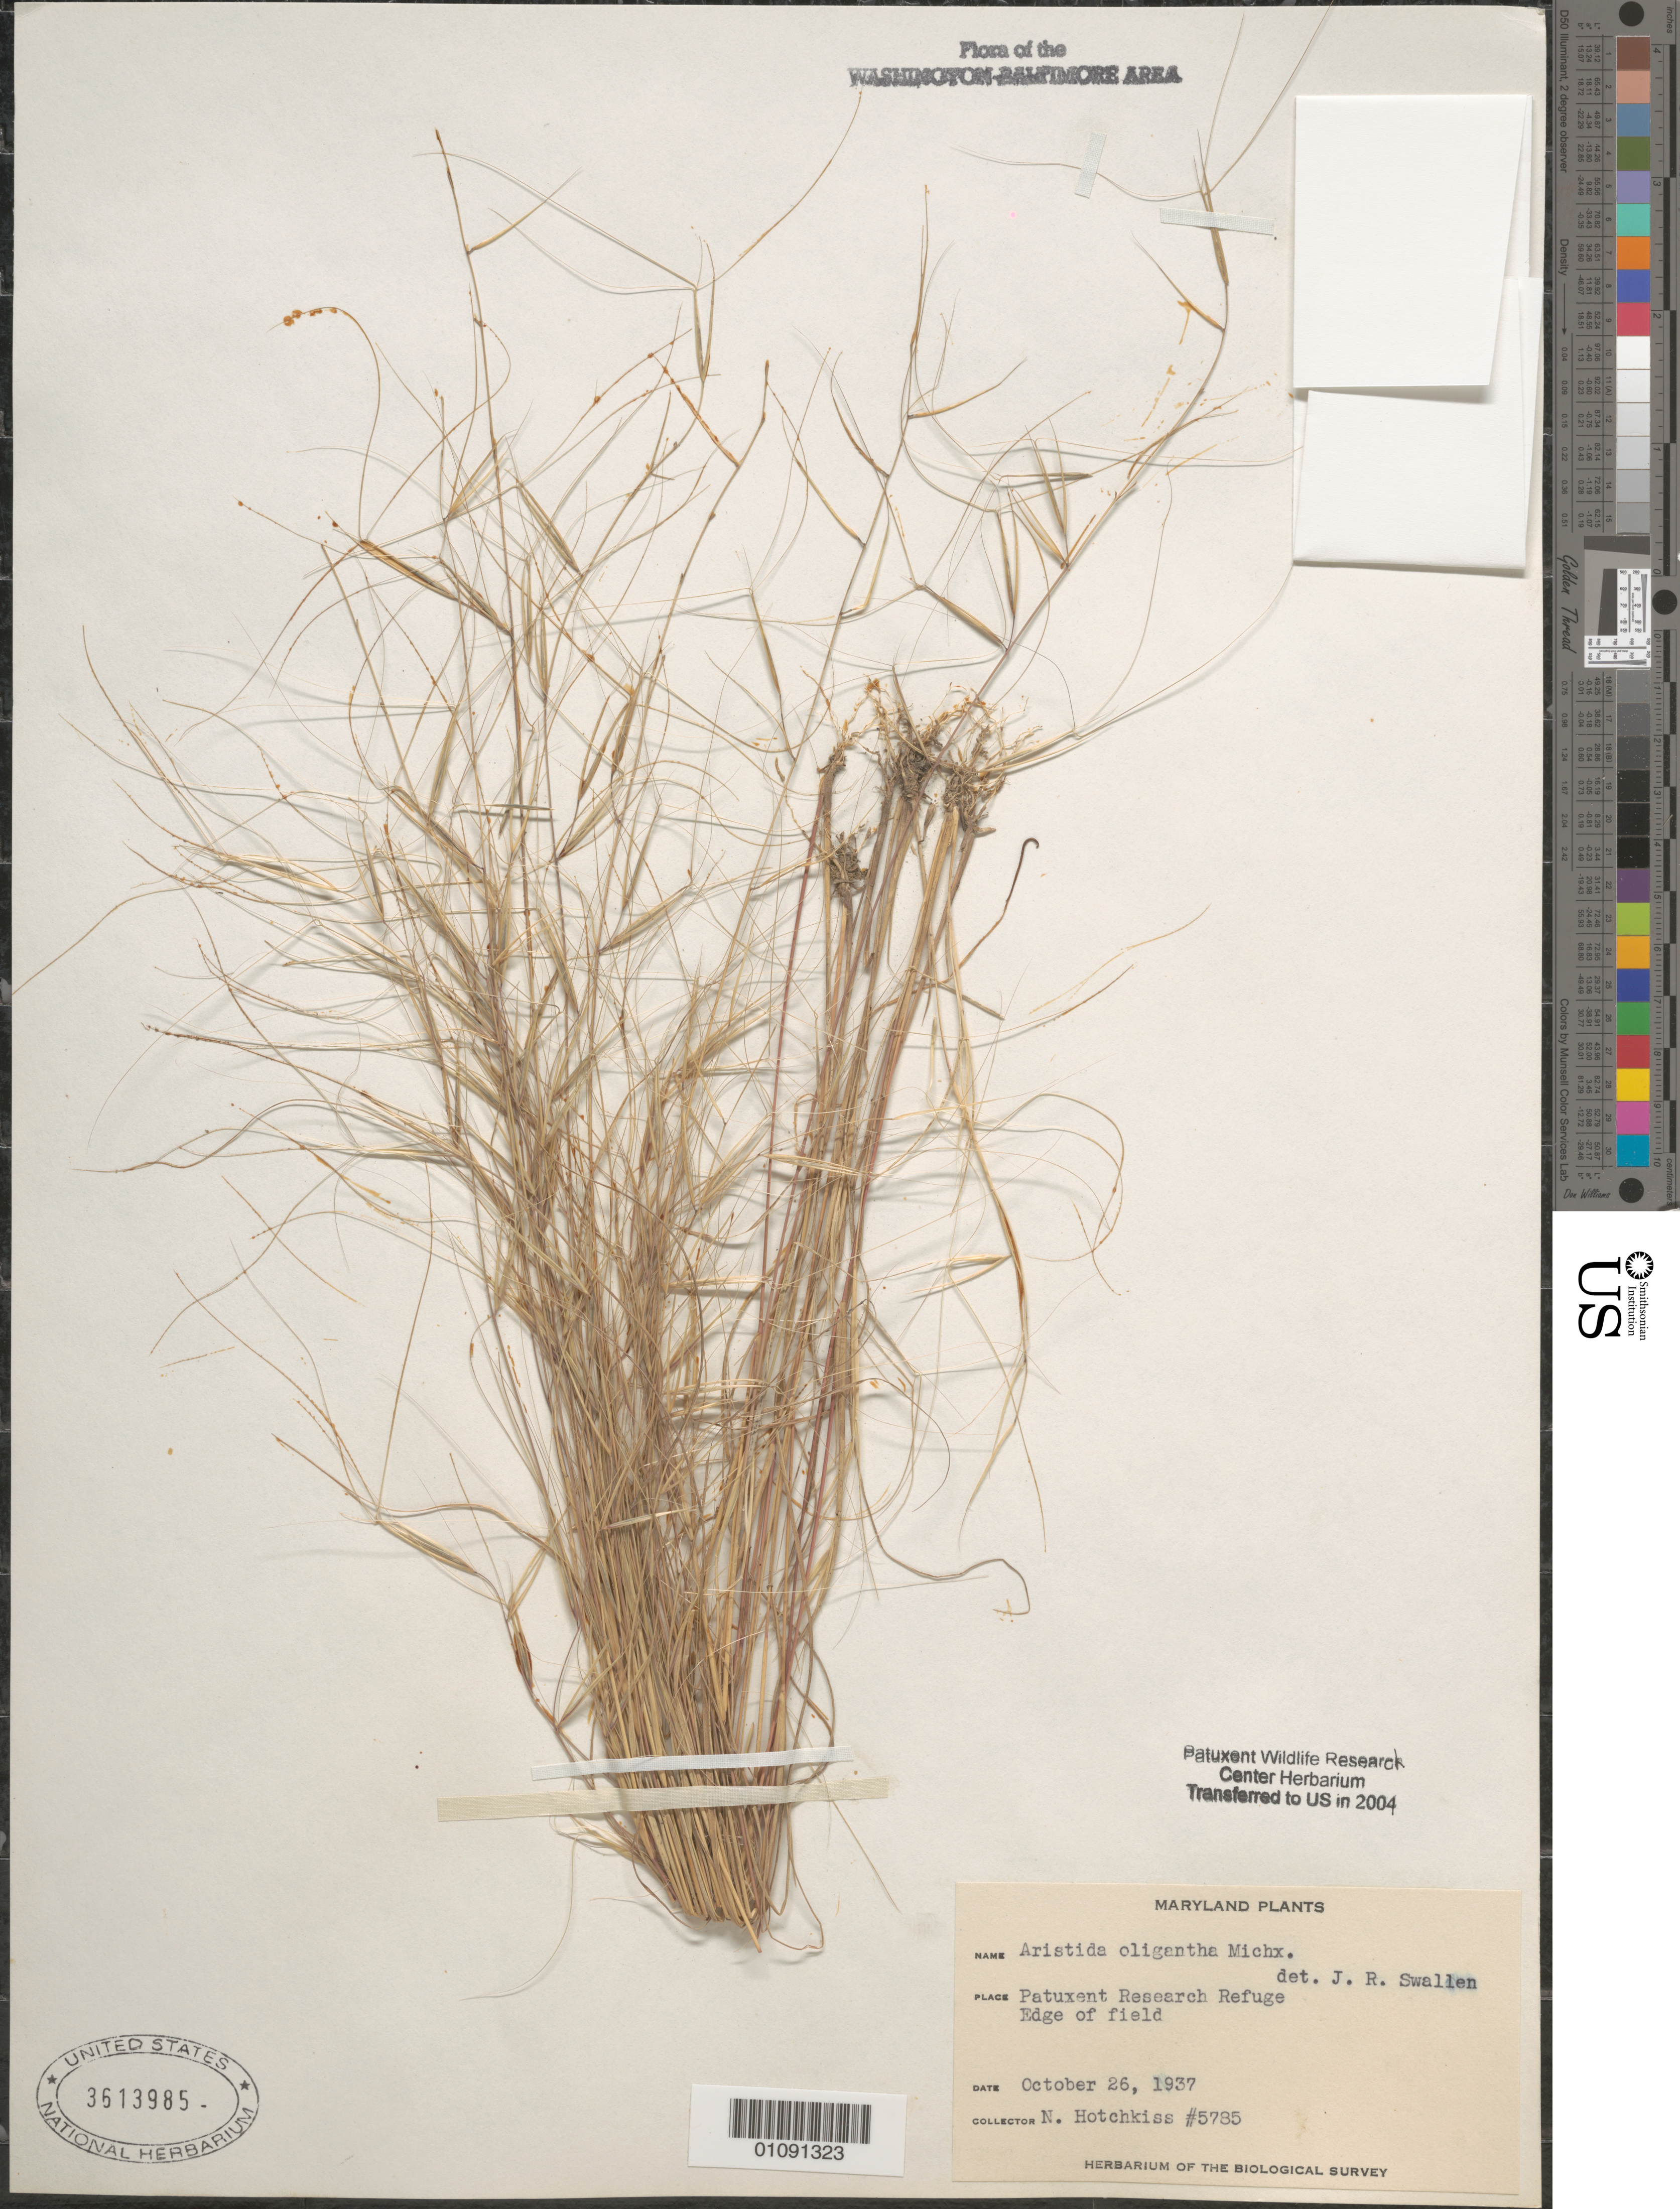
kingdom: Plantae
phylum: Tracheophyta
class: Liliopsida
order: Poales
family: Poaceae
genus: Aristida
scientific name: Aristida oligantha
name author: Michx.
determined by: Swallen, Jason R.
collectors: N. Hotchkiss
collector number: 5785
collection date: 1937-10-26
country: United States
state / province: Maryland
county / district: Prince George's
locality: Patuxent Wildlife Refuge.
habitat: Edge of field.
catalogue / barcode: US 3613985